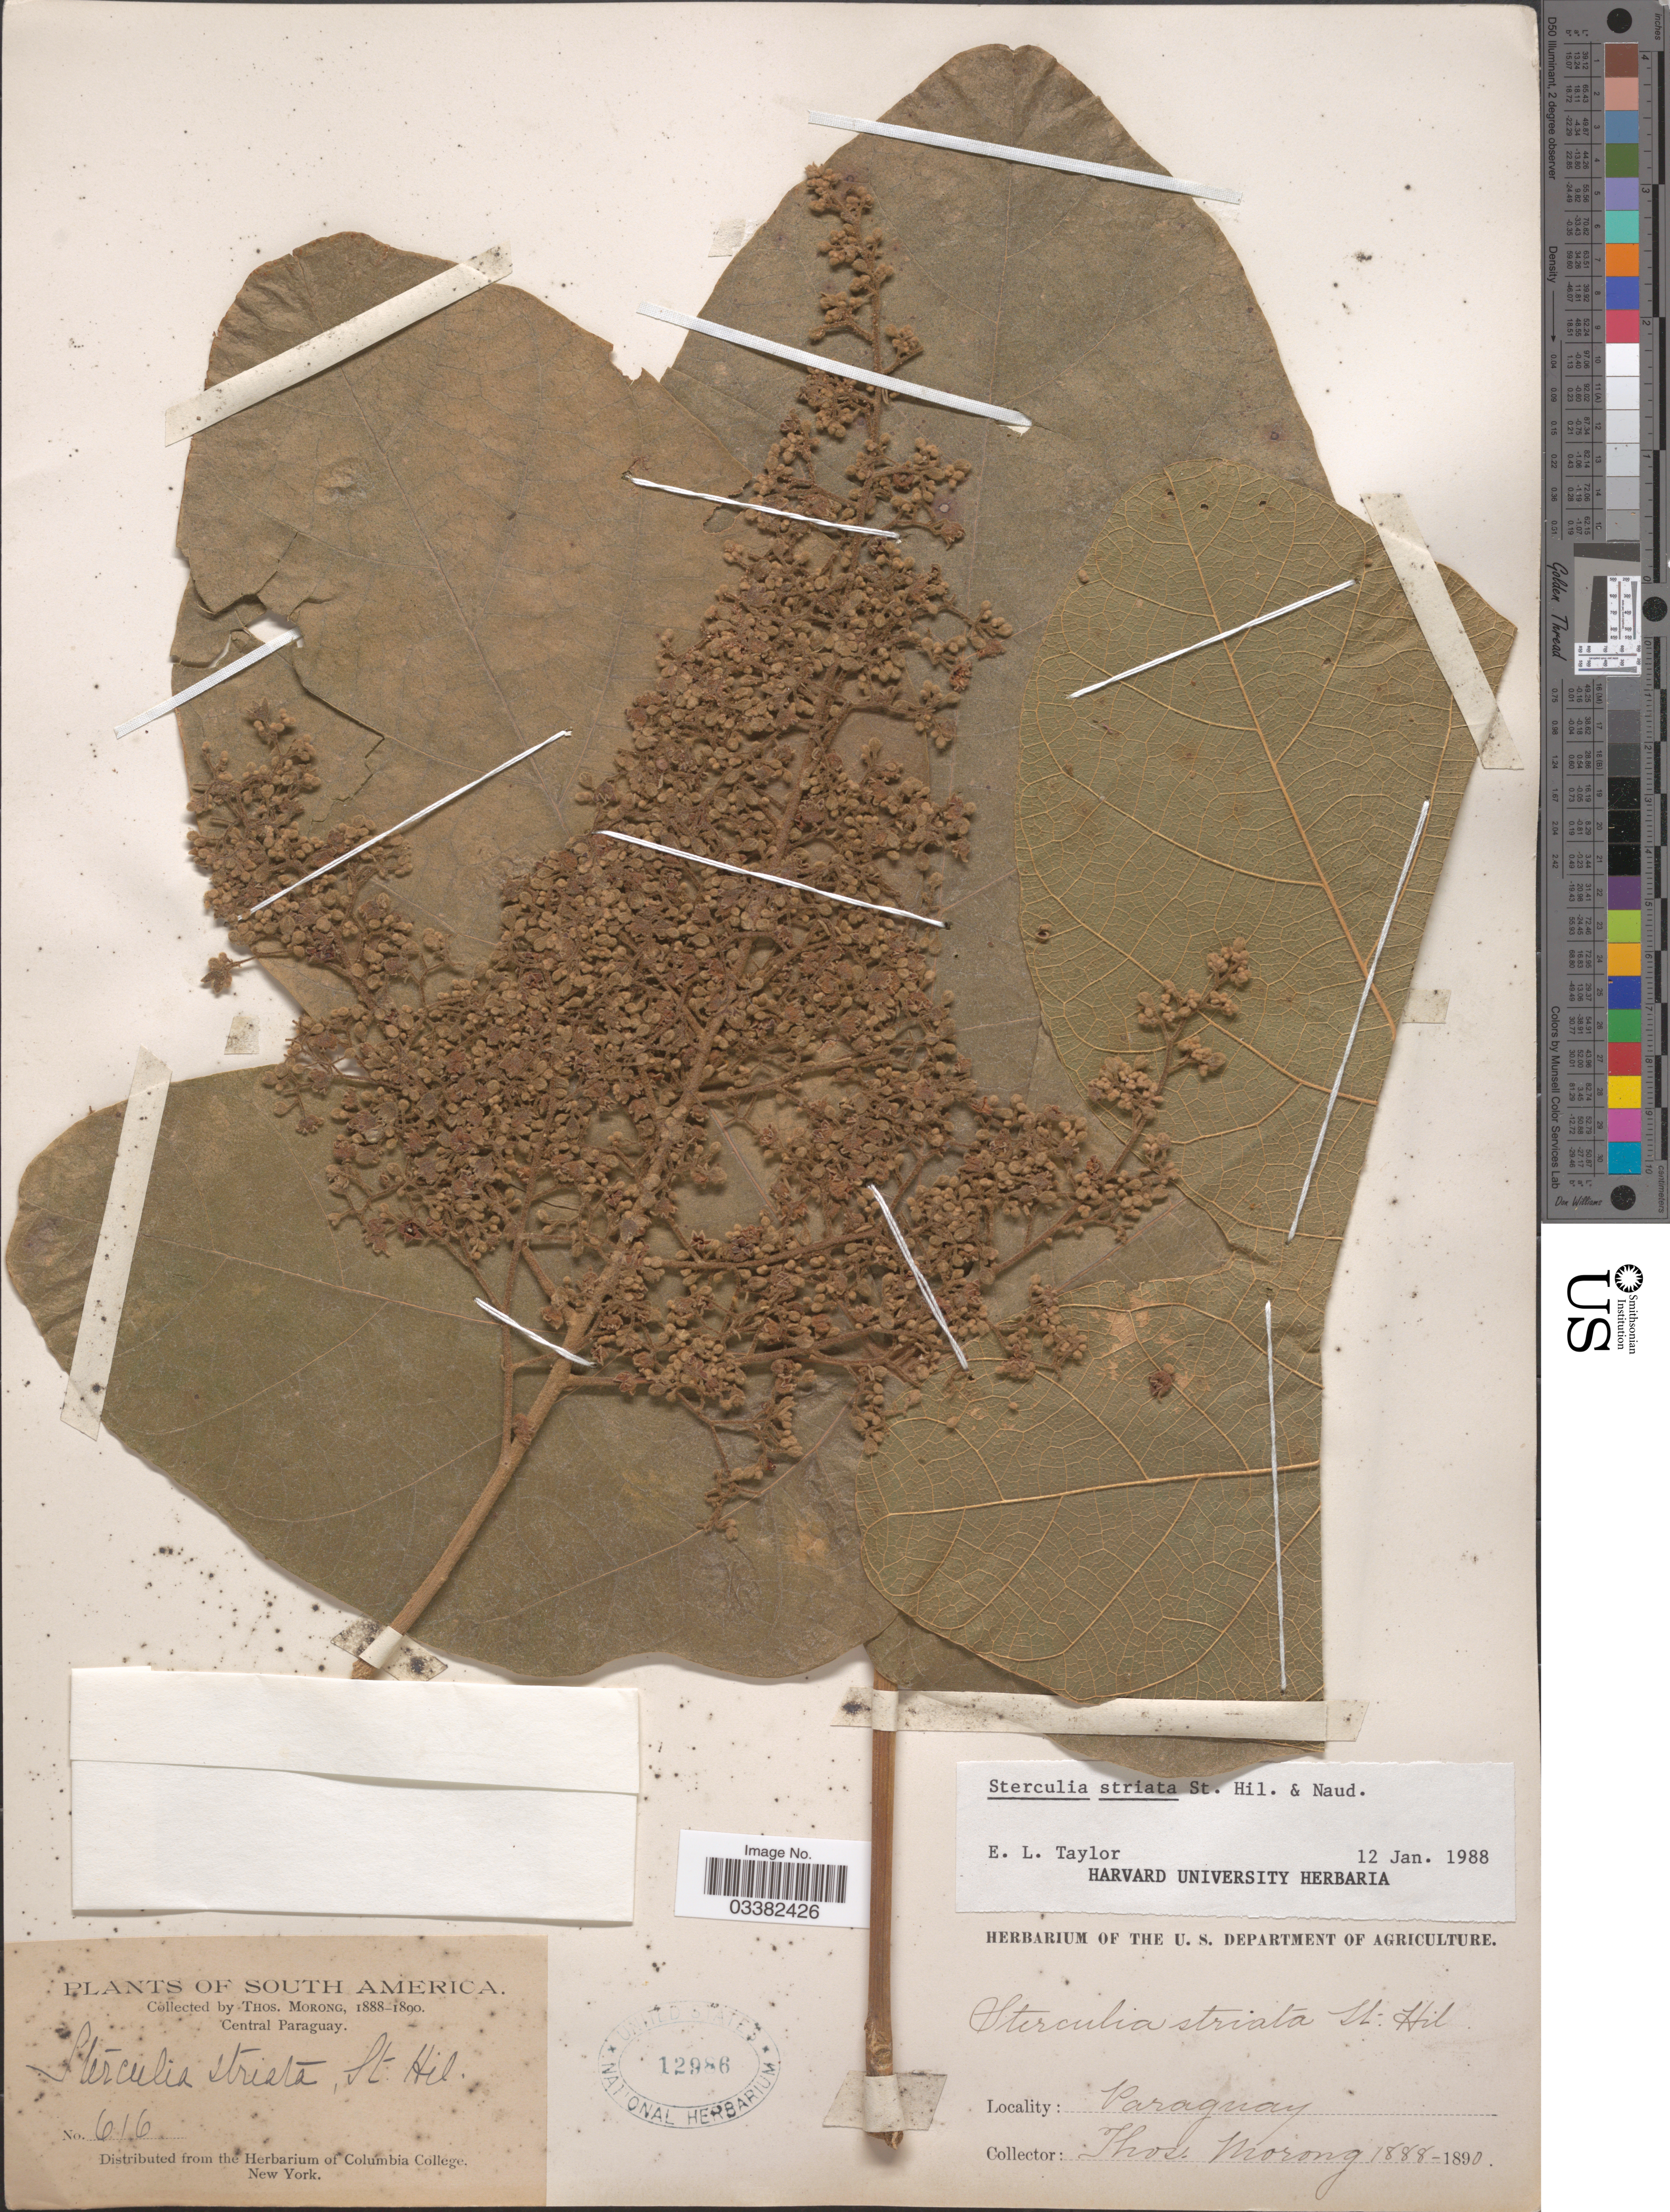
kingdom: Plantae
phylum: Tracheophyta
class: Magnoliopsida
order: Malvales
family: Malvaceae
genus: Sterculia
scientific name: Sterculia striata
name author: A. St.-Hil. & Naudin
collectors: ex herb. T. Morong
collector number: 616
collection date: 1888/1890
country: Paraguay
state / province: Central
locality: Central Paraguay.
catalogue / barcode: US 12986